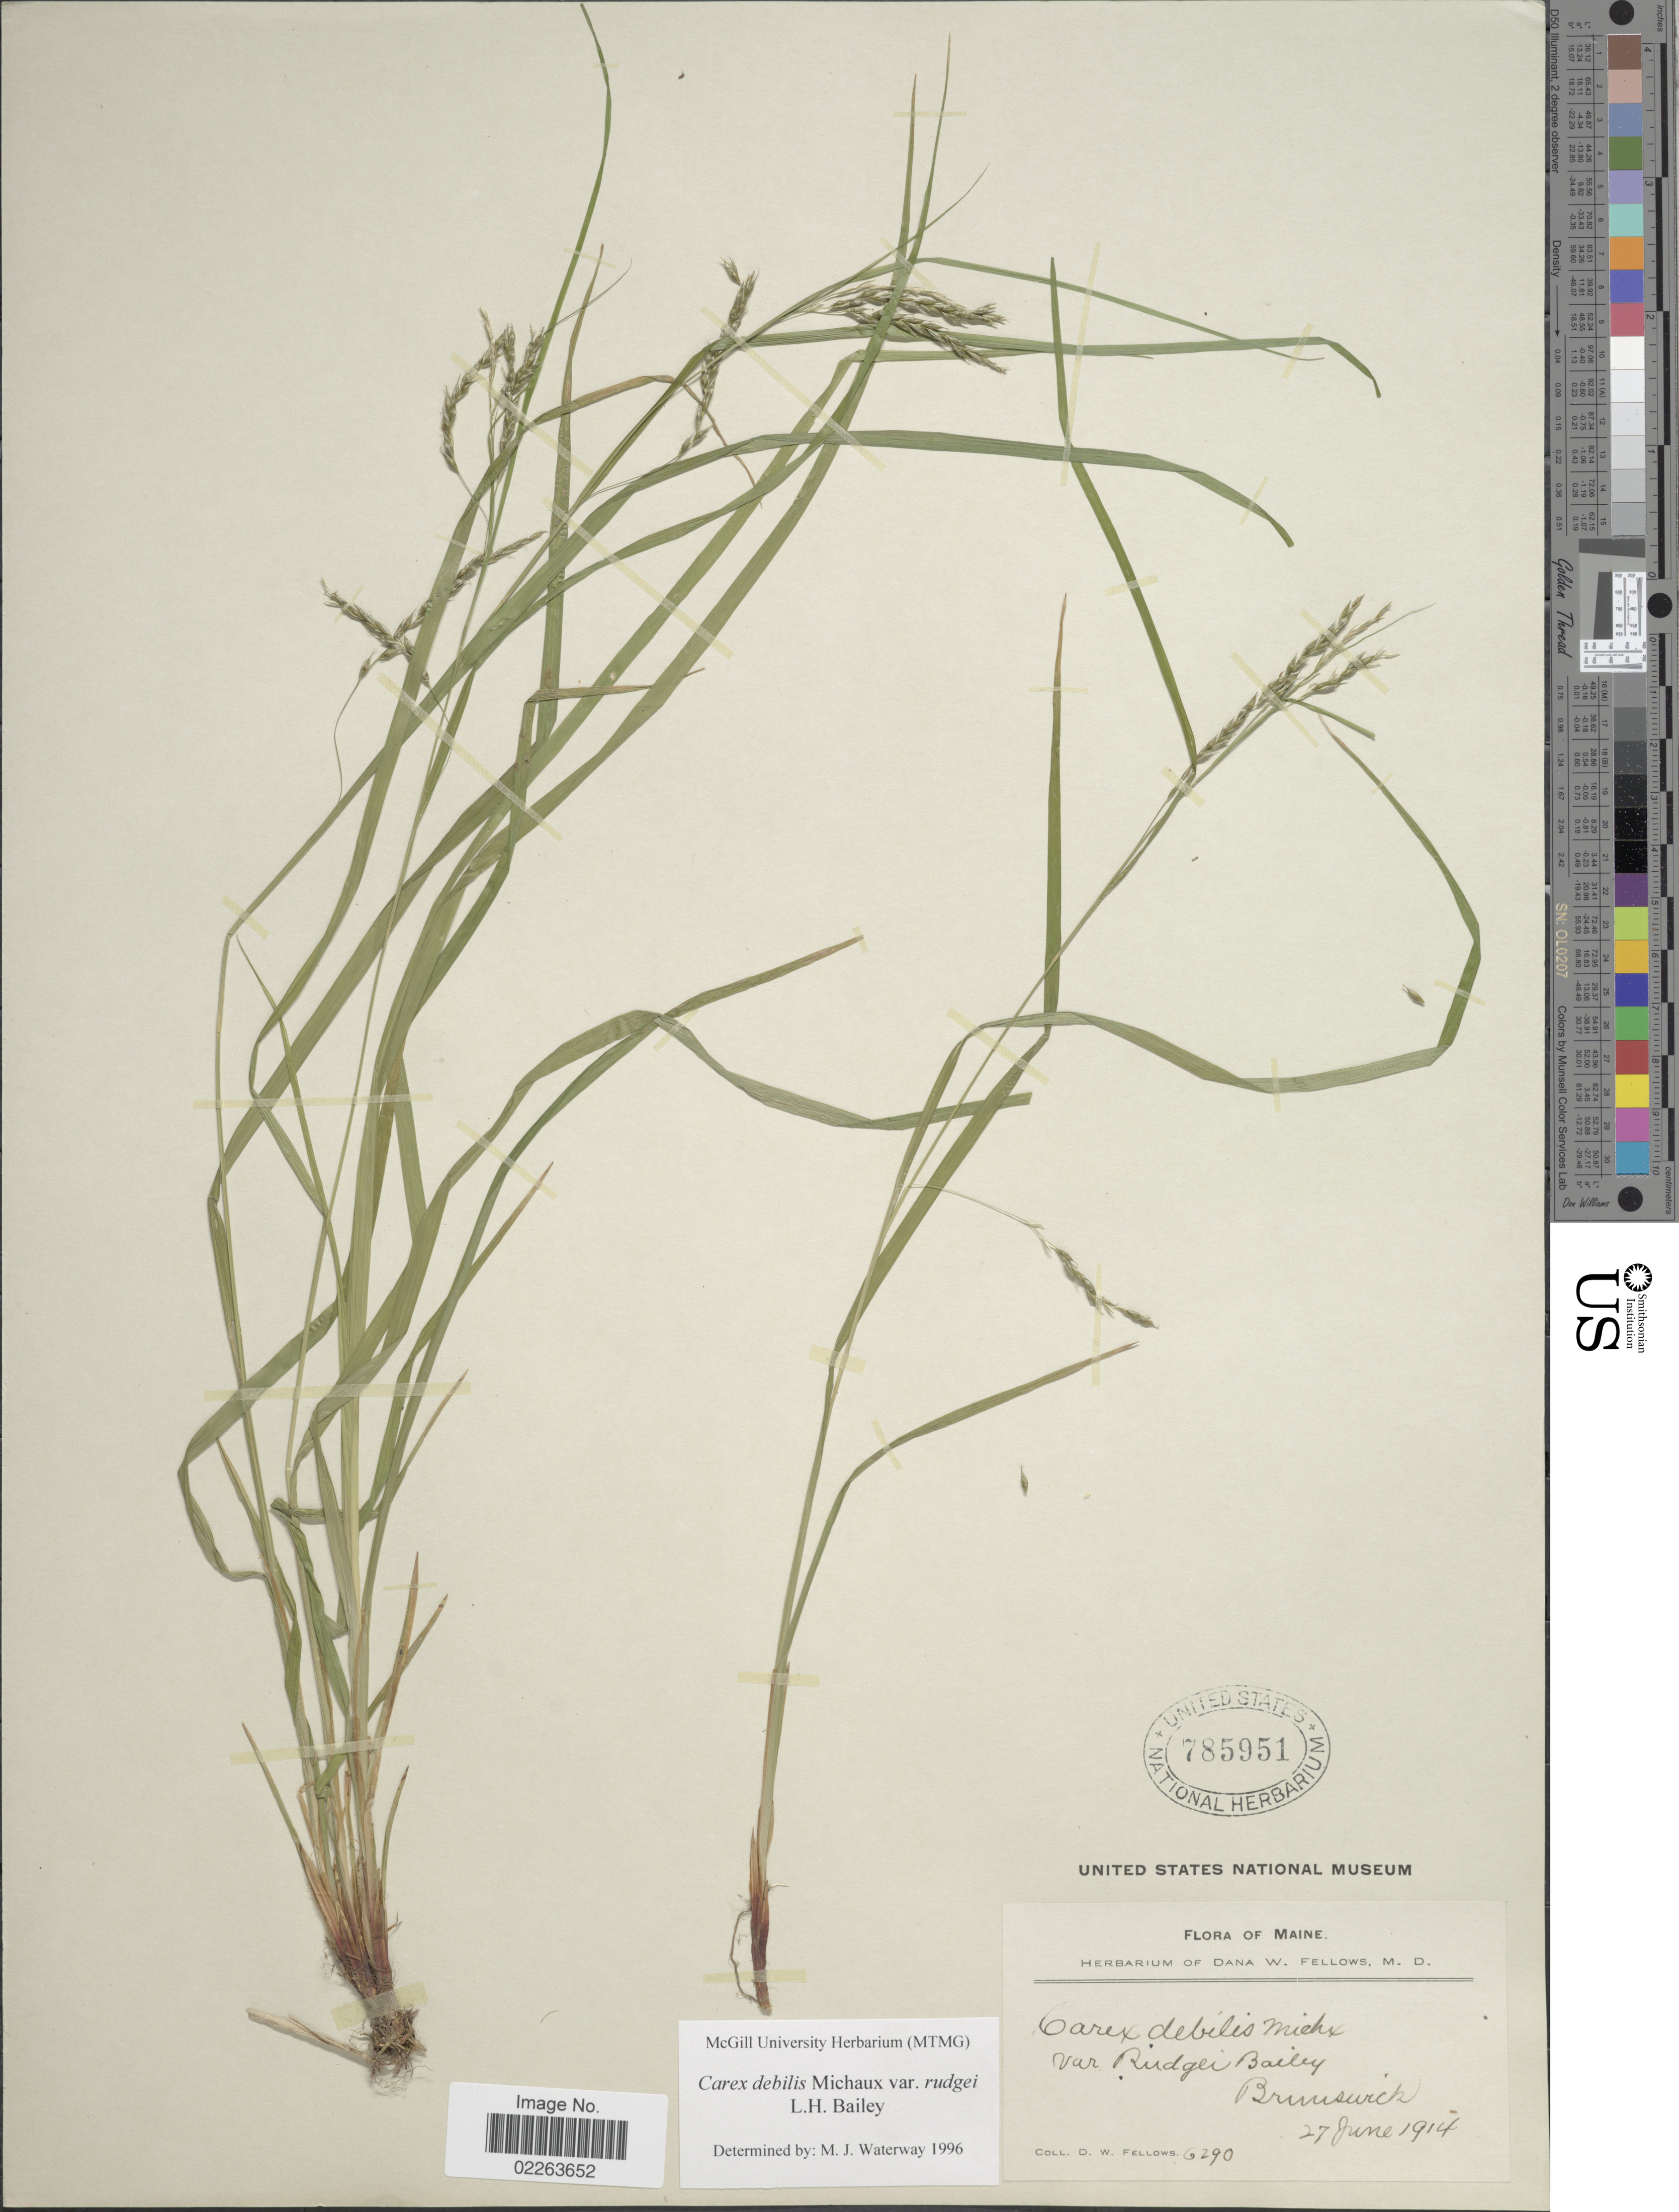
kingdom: Plantae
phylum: Tracheophyta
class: Liliopsida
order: Poales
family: Cyperaceae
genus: Carex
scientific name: Carex flexuosa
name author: Muhl. ex Willd.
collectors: D. W. Fellows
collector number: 6290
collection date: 1914-06-27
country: United States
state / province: Maine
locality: Brunswick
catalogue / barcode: US 785951